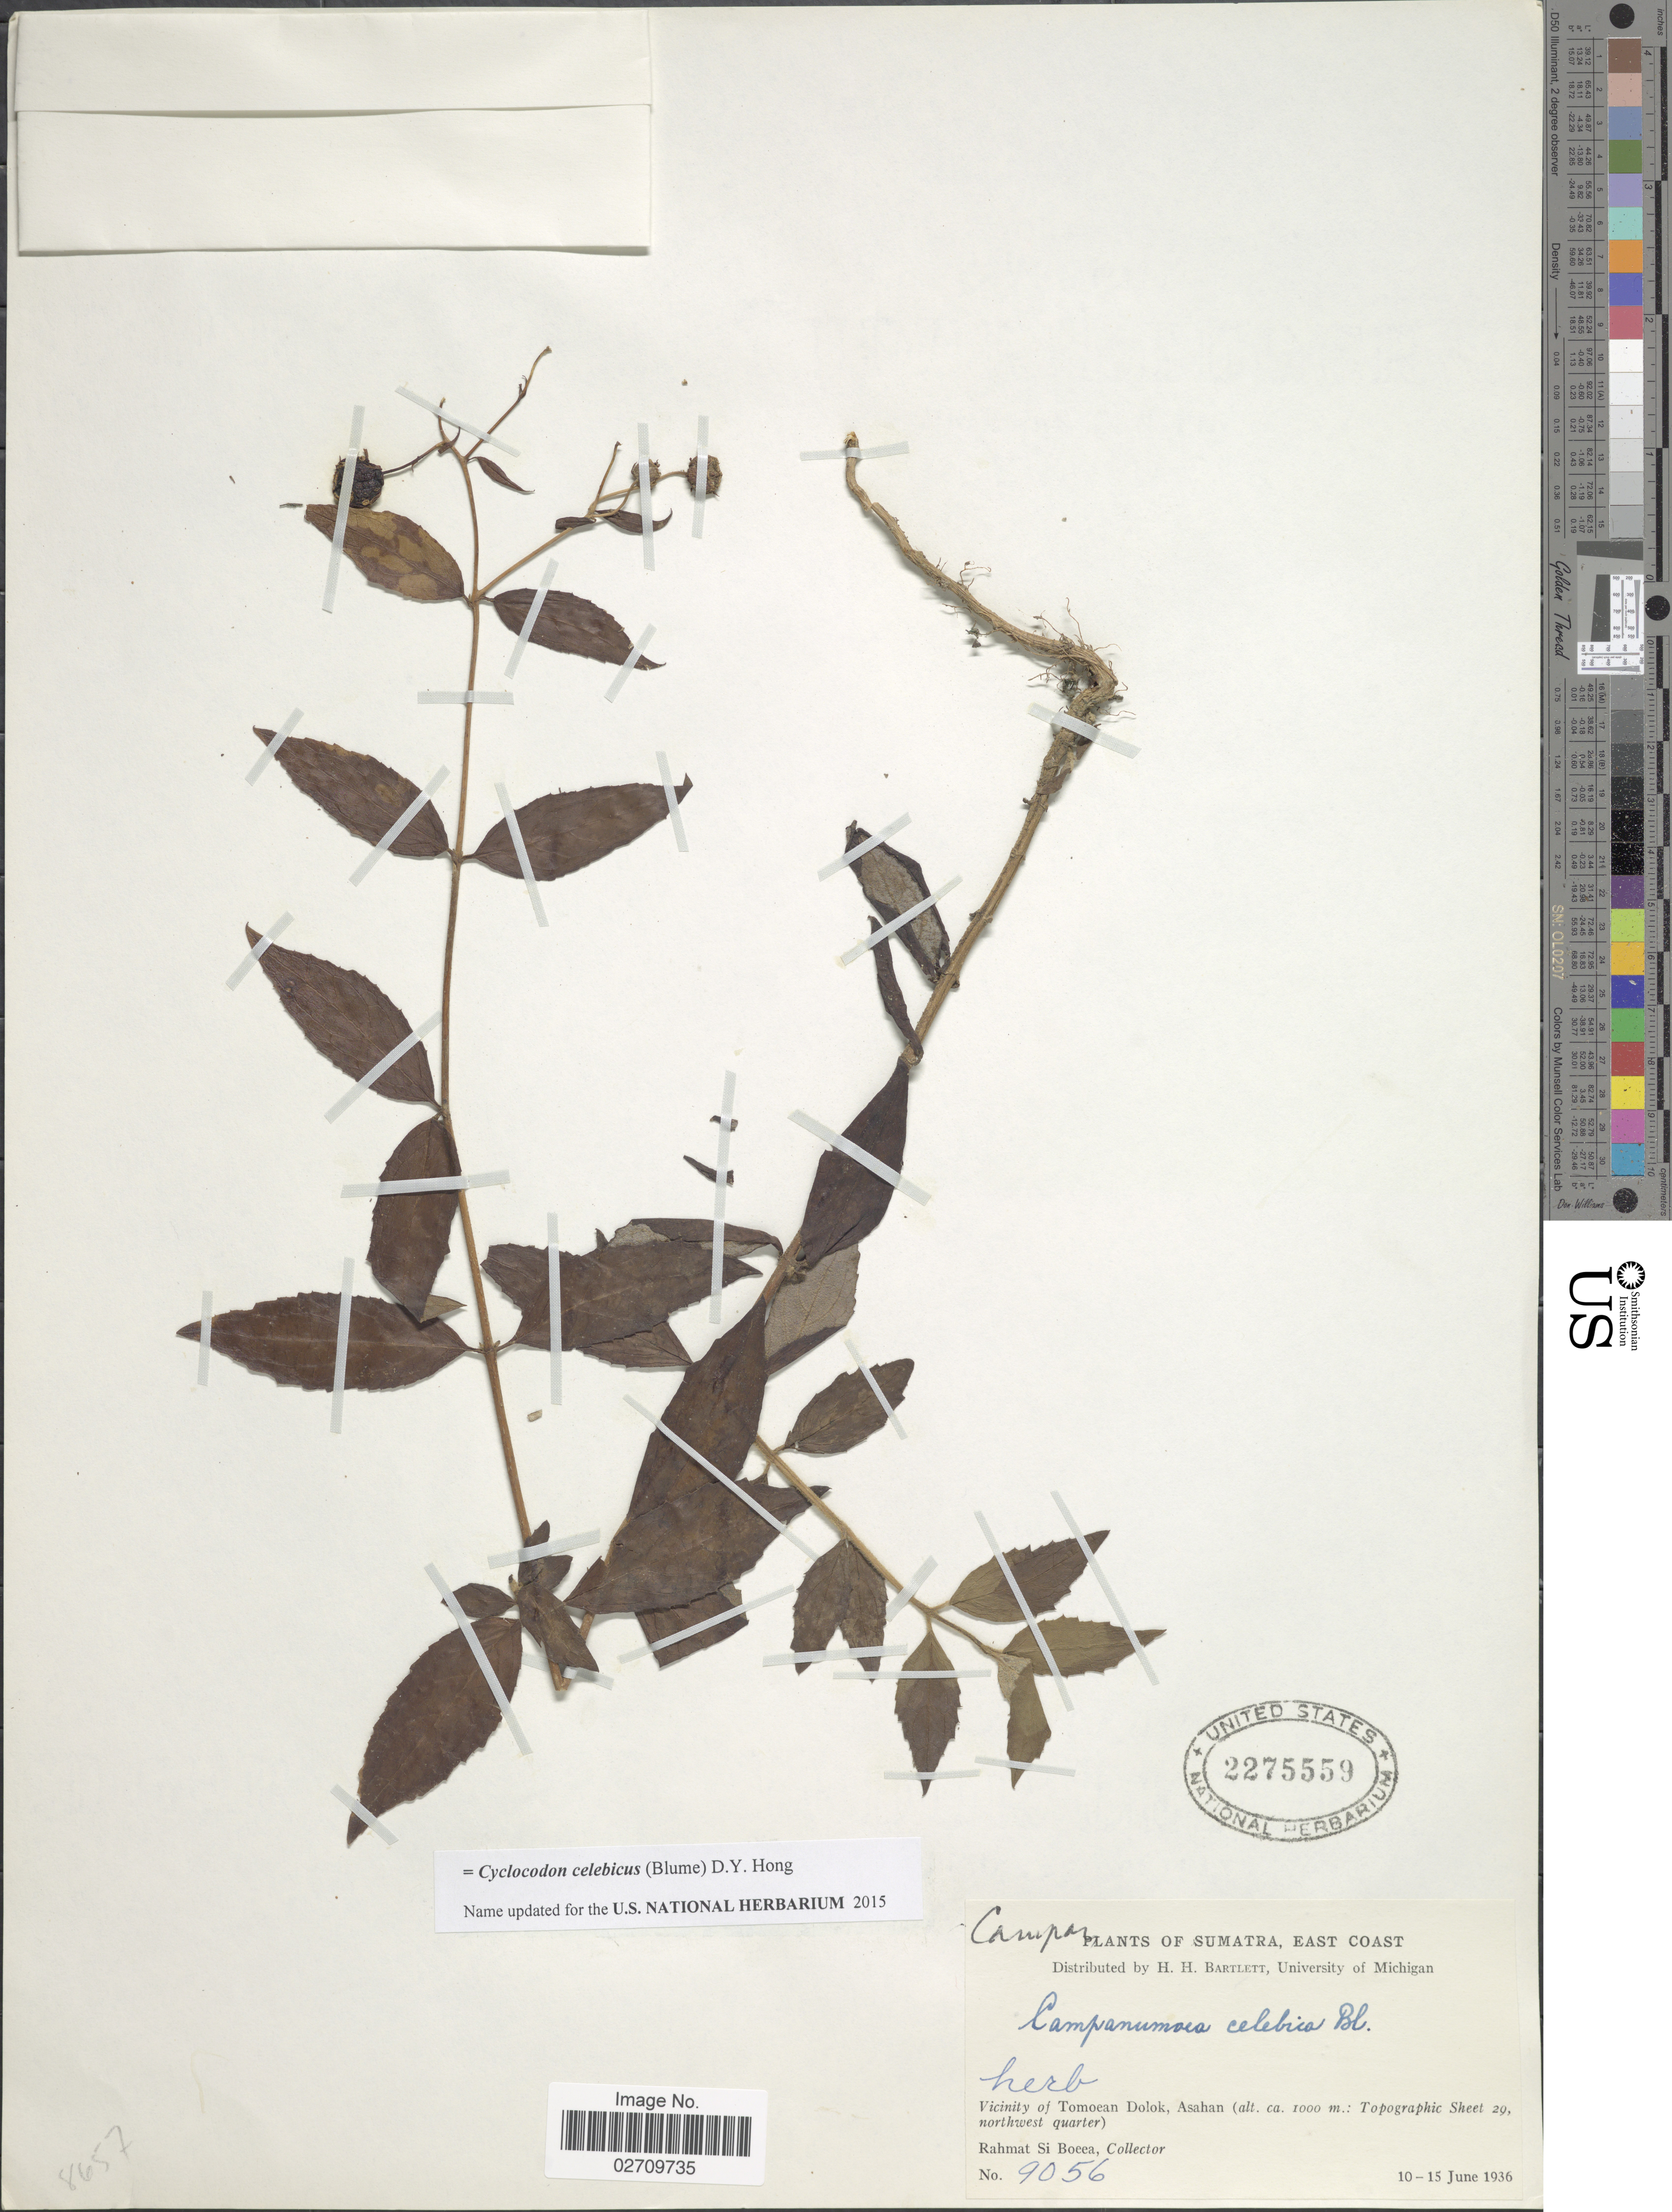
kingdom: Plantae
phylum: Tracheophyta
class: Magnoliopsida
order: Asterales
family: Campanulaceae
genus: Cyclocodon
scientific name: Cyclocodon celebicus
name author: (Blume) D.Y. Hong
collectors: Rahmat Si Boeea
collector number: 9056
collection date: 1936-06-10/1936-06-15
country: Indonesia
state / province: Sumatra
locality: East Coast, Vicinity of Tomoean Dolok, Asahan (Topographic Sheet 29, northwest quarter)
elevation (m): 1000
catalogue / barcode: US 2275559